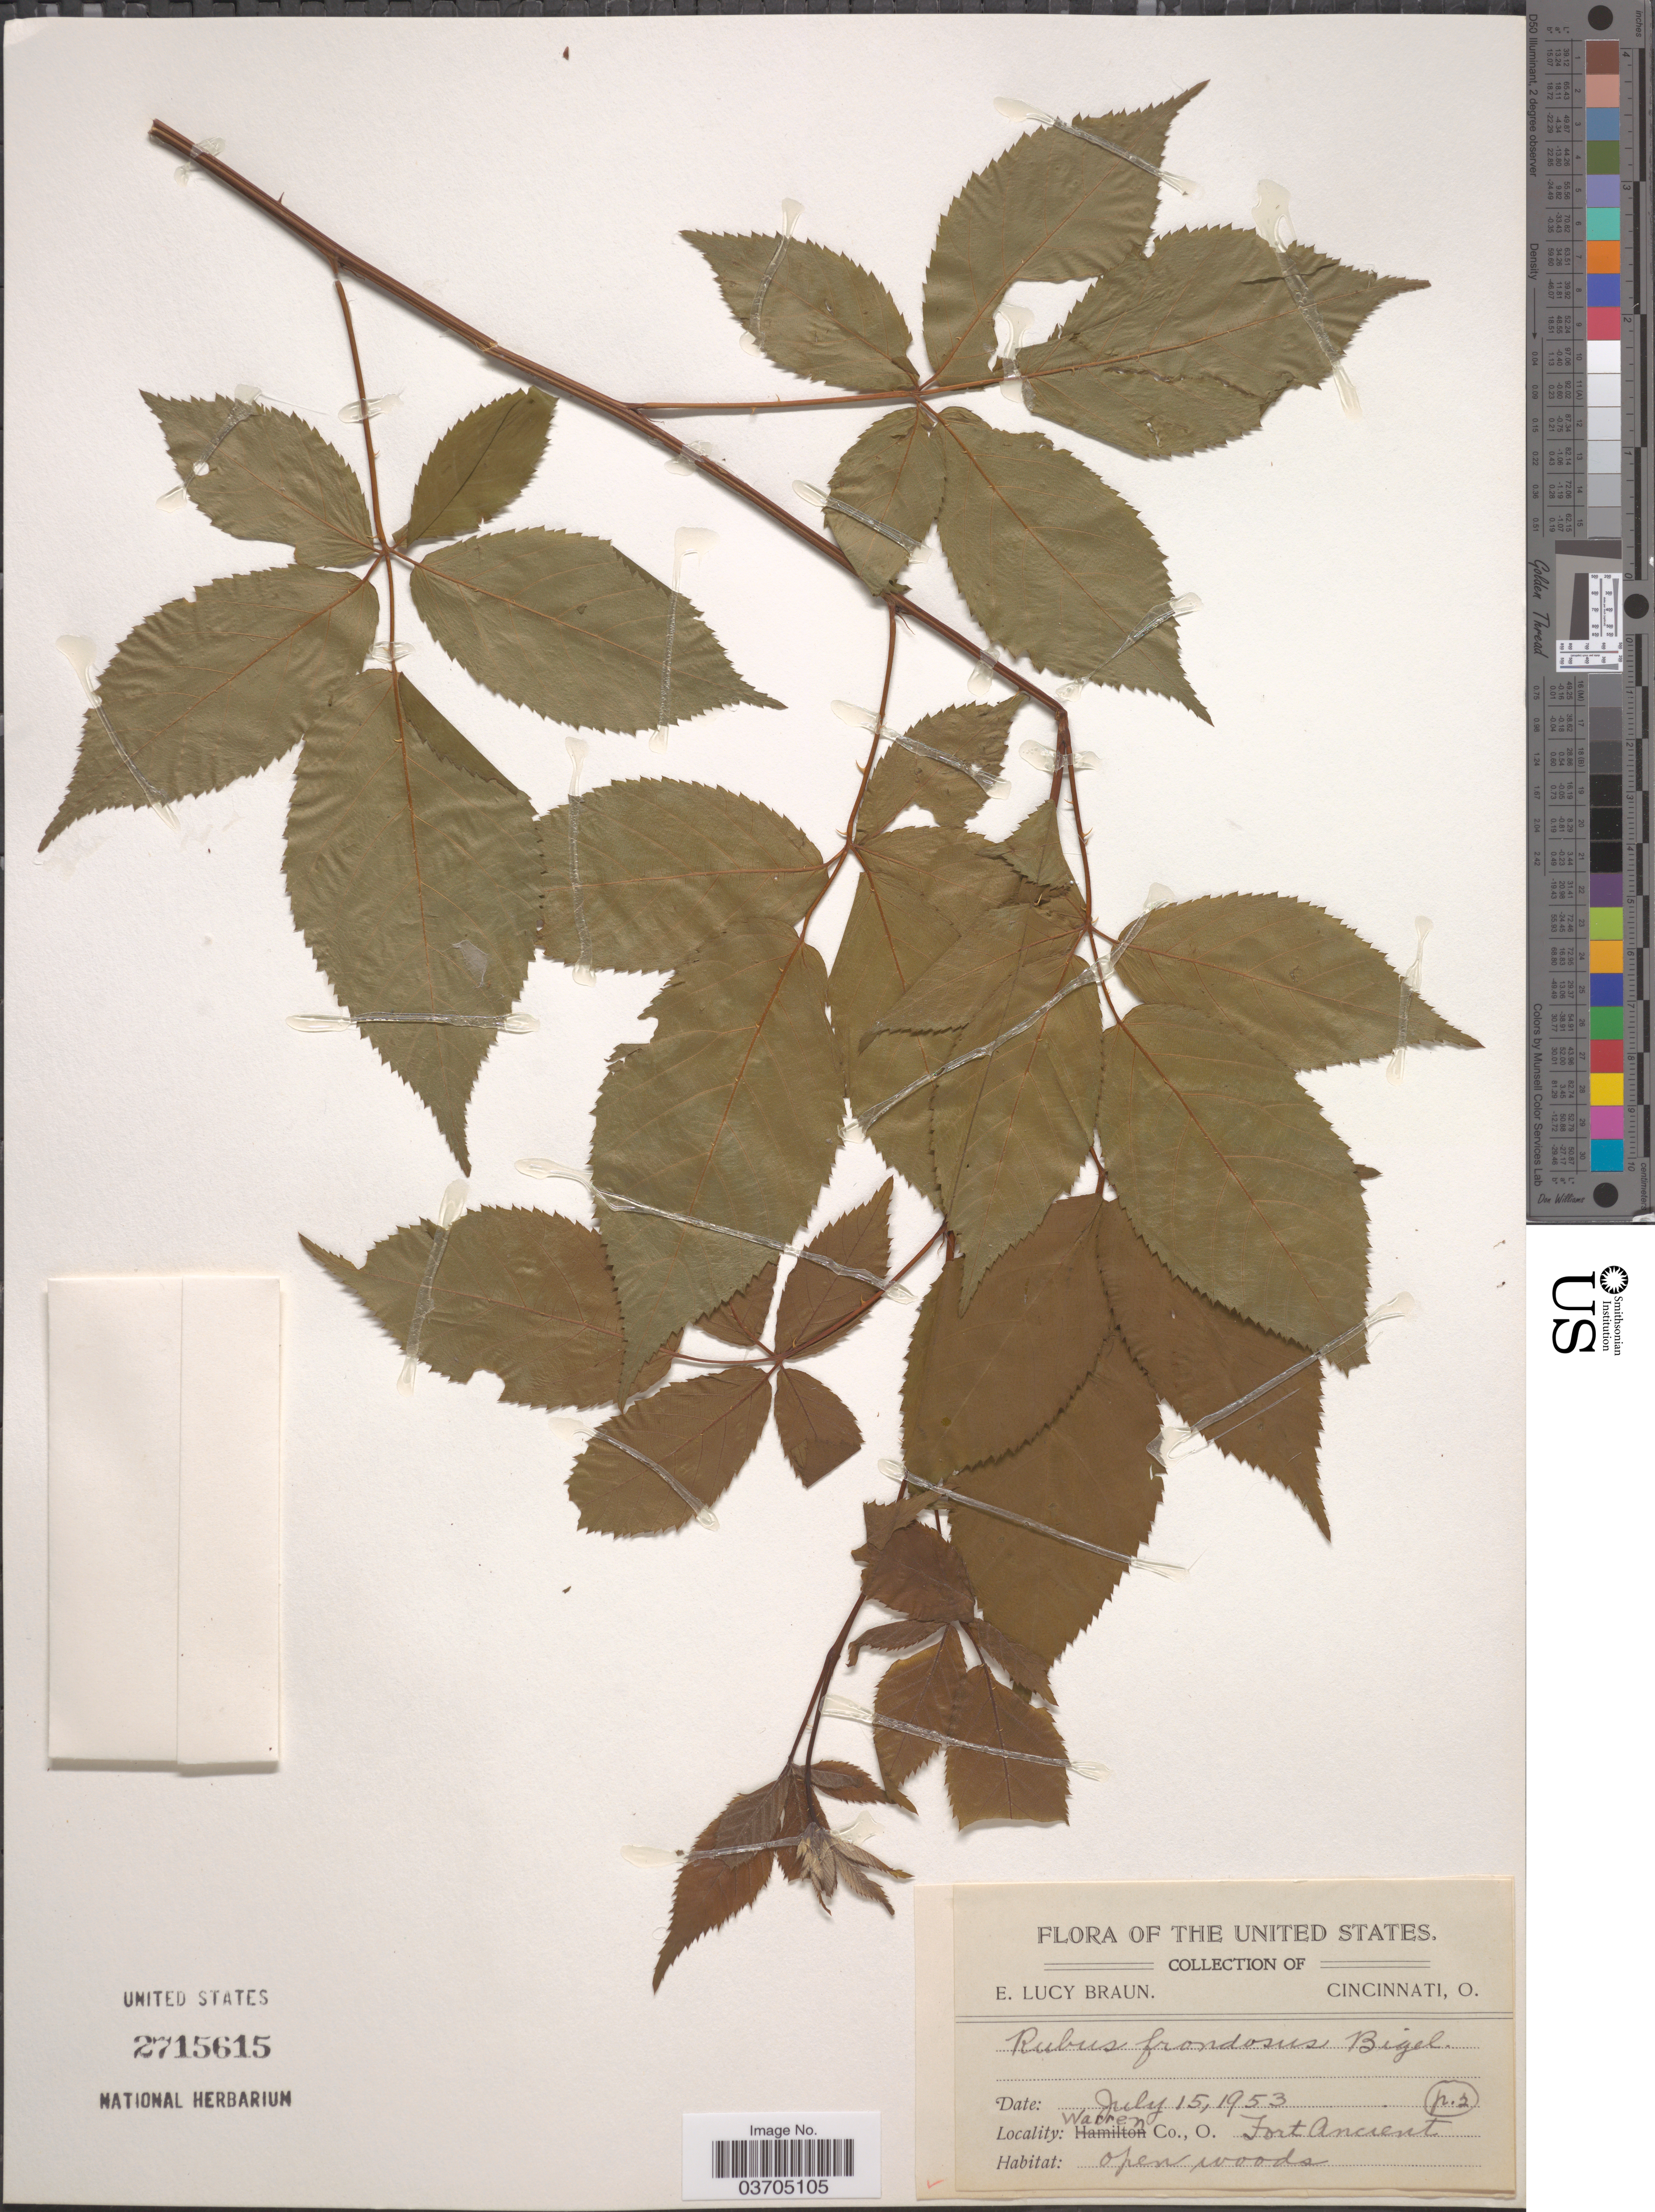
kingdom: Plantae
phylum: Tracheophyta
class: Magnoliopsida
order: Rosales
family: Rosaceae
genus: Rubus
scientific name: Rubus frondosus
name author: Bigelow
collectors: E. L. Braun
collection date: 1953-07-15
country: United States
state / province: Ohio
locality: Warren Co. Fort Ancient.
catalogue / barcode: US 2715615